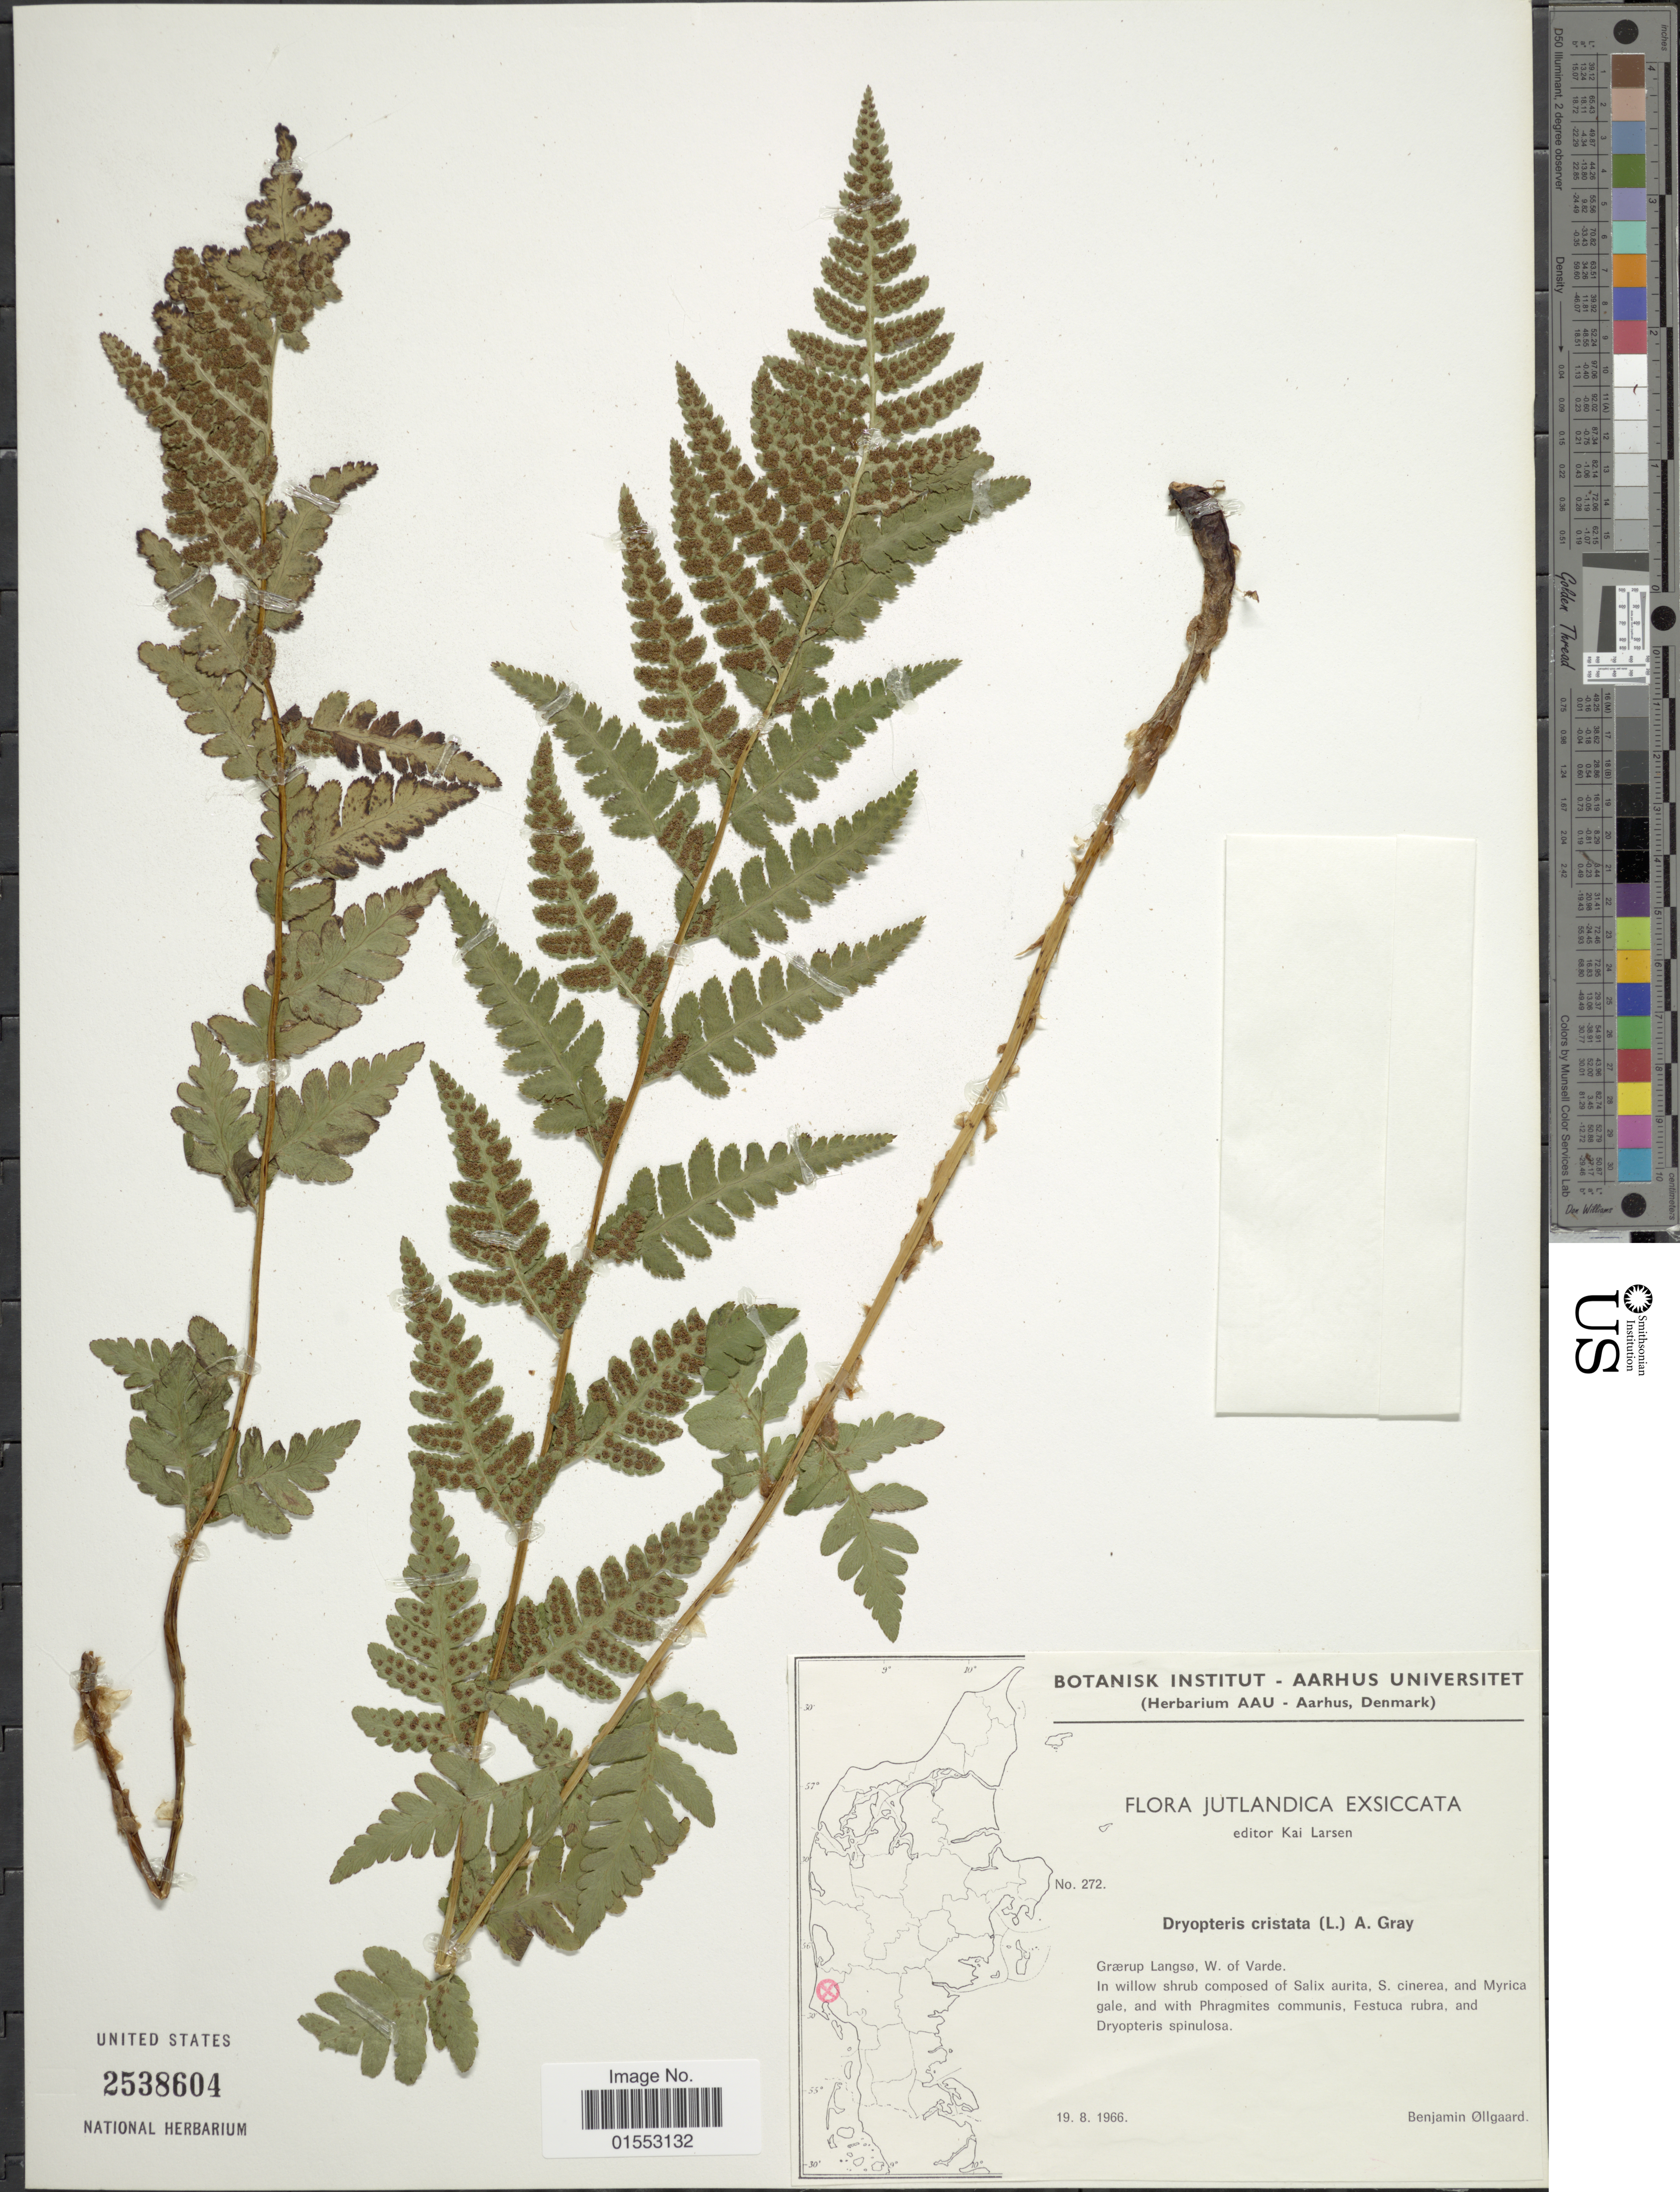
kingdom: Plantae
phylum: Tracheophyta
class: Polypodiopsida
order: Polypodiales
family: Dryopteridaceae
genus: Dryopteris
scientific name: Dryopteris cristata var. spinulosa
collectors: B. Øllgaard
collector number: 272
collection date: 1966-08-19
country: Denmark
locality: Graerup >langso, W. of Varde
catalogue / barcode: US 2538604